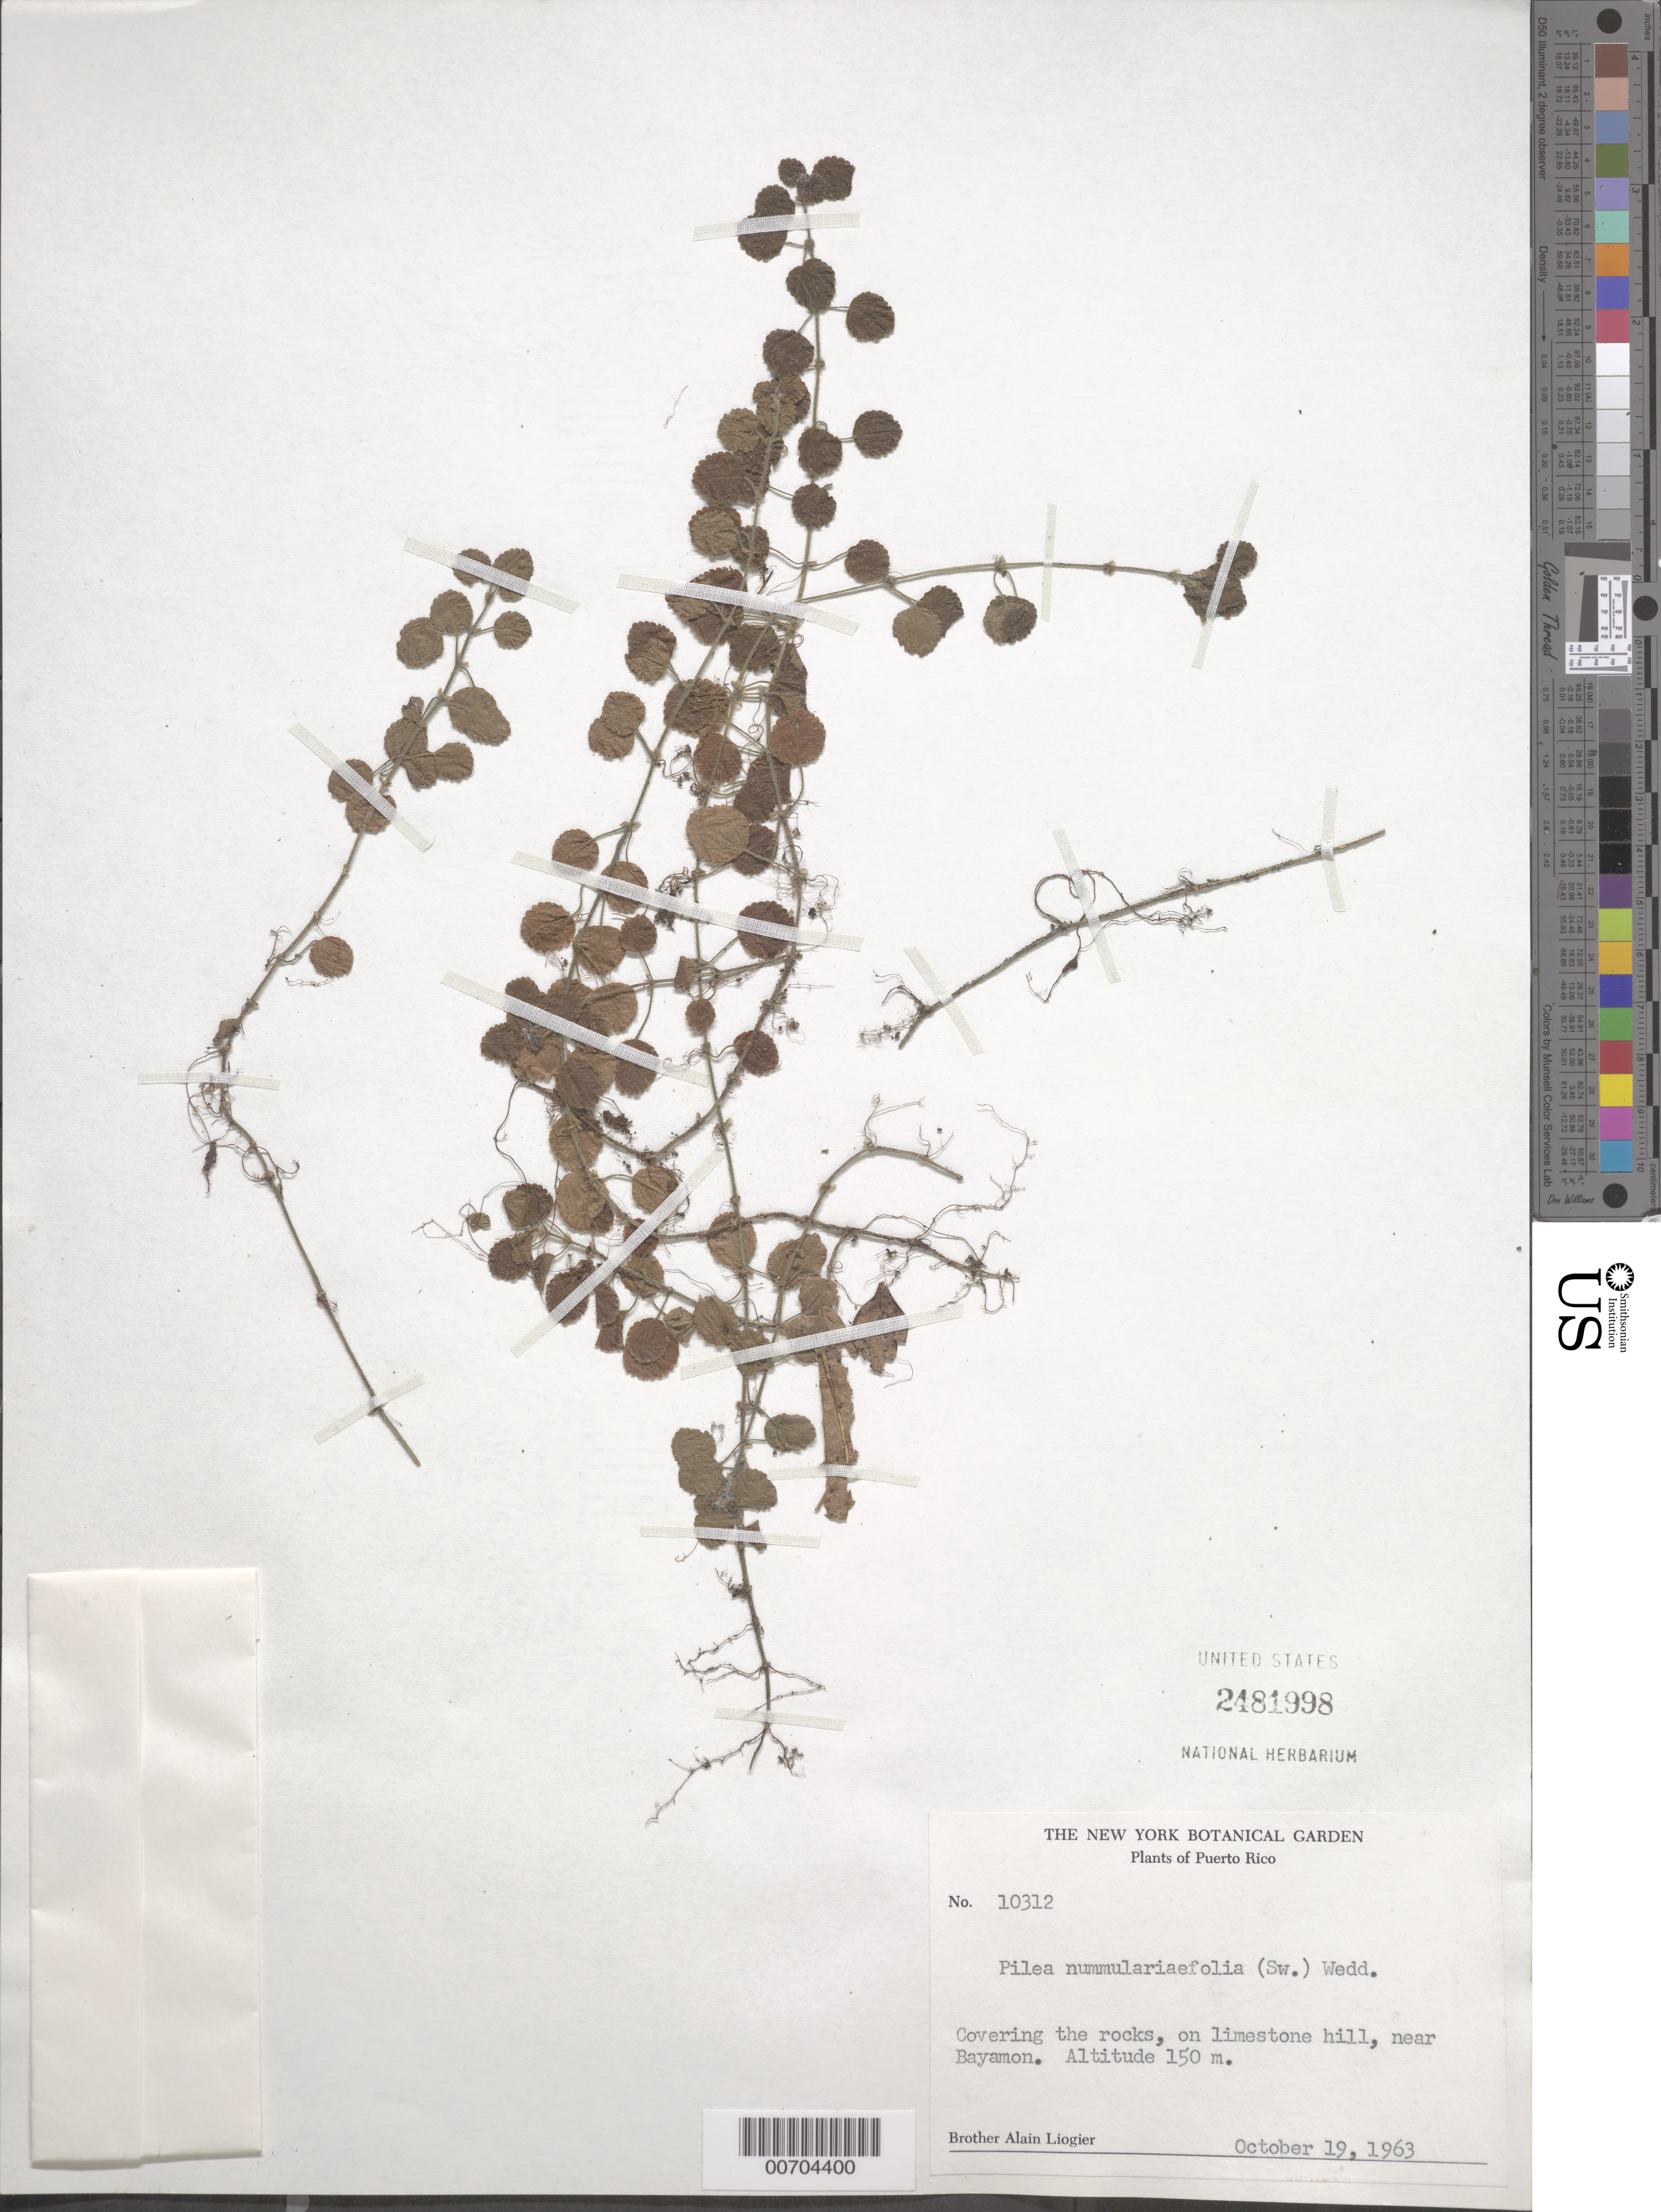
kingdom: Plantae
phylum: Tracheophyta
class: Magnoliopsida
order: Rosales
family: Urticaceae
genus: Pilea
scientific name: Pilea nummulariifolia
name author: (Sw.) Wedd.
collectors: A. H. Liogier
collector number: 10312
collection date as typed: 19 Oct 1963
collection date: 1963-10-19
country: Puerto Rico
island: Greater Antilles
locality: Bayamon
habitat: Covering the rocks, on limestone hill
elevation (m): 150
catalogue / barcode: US 2481998